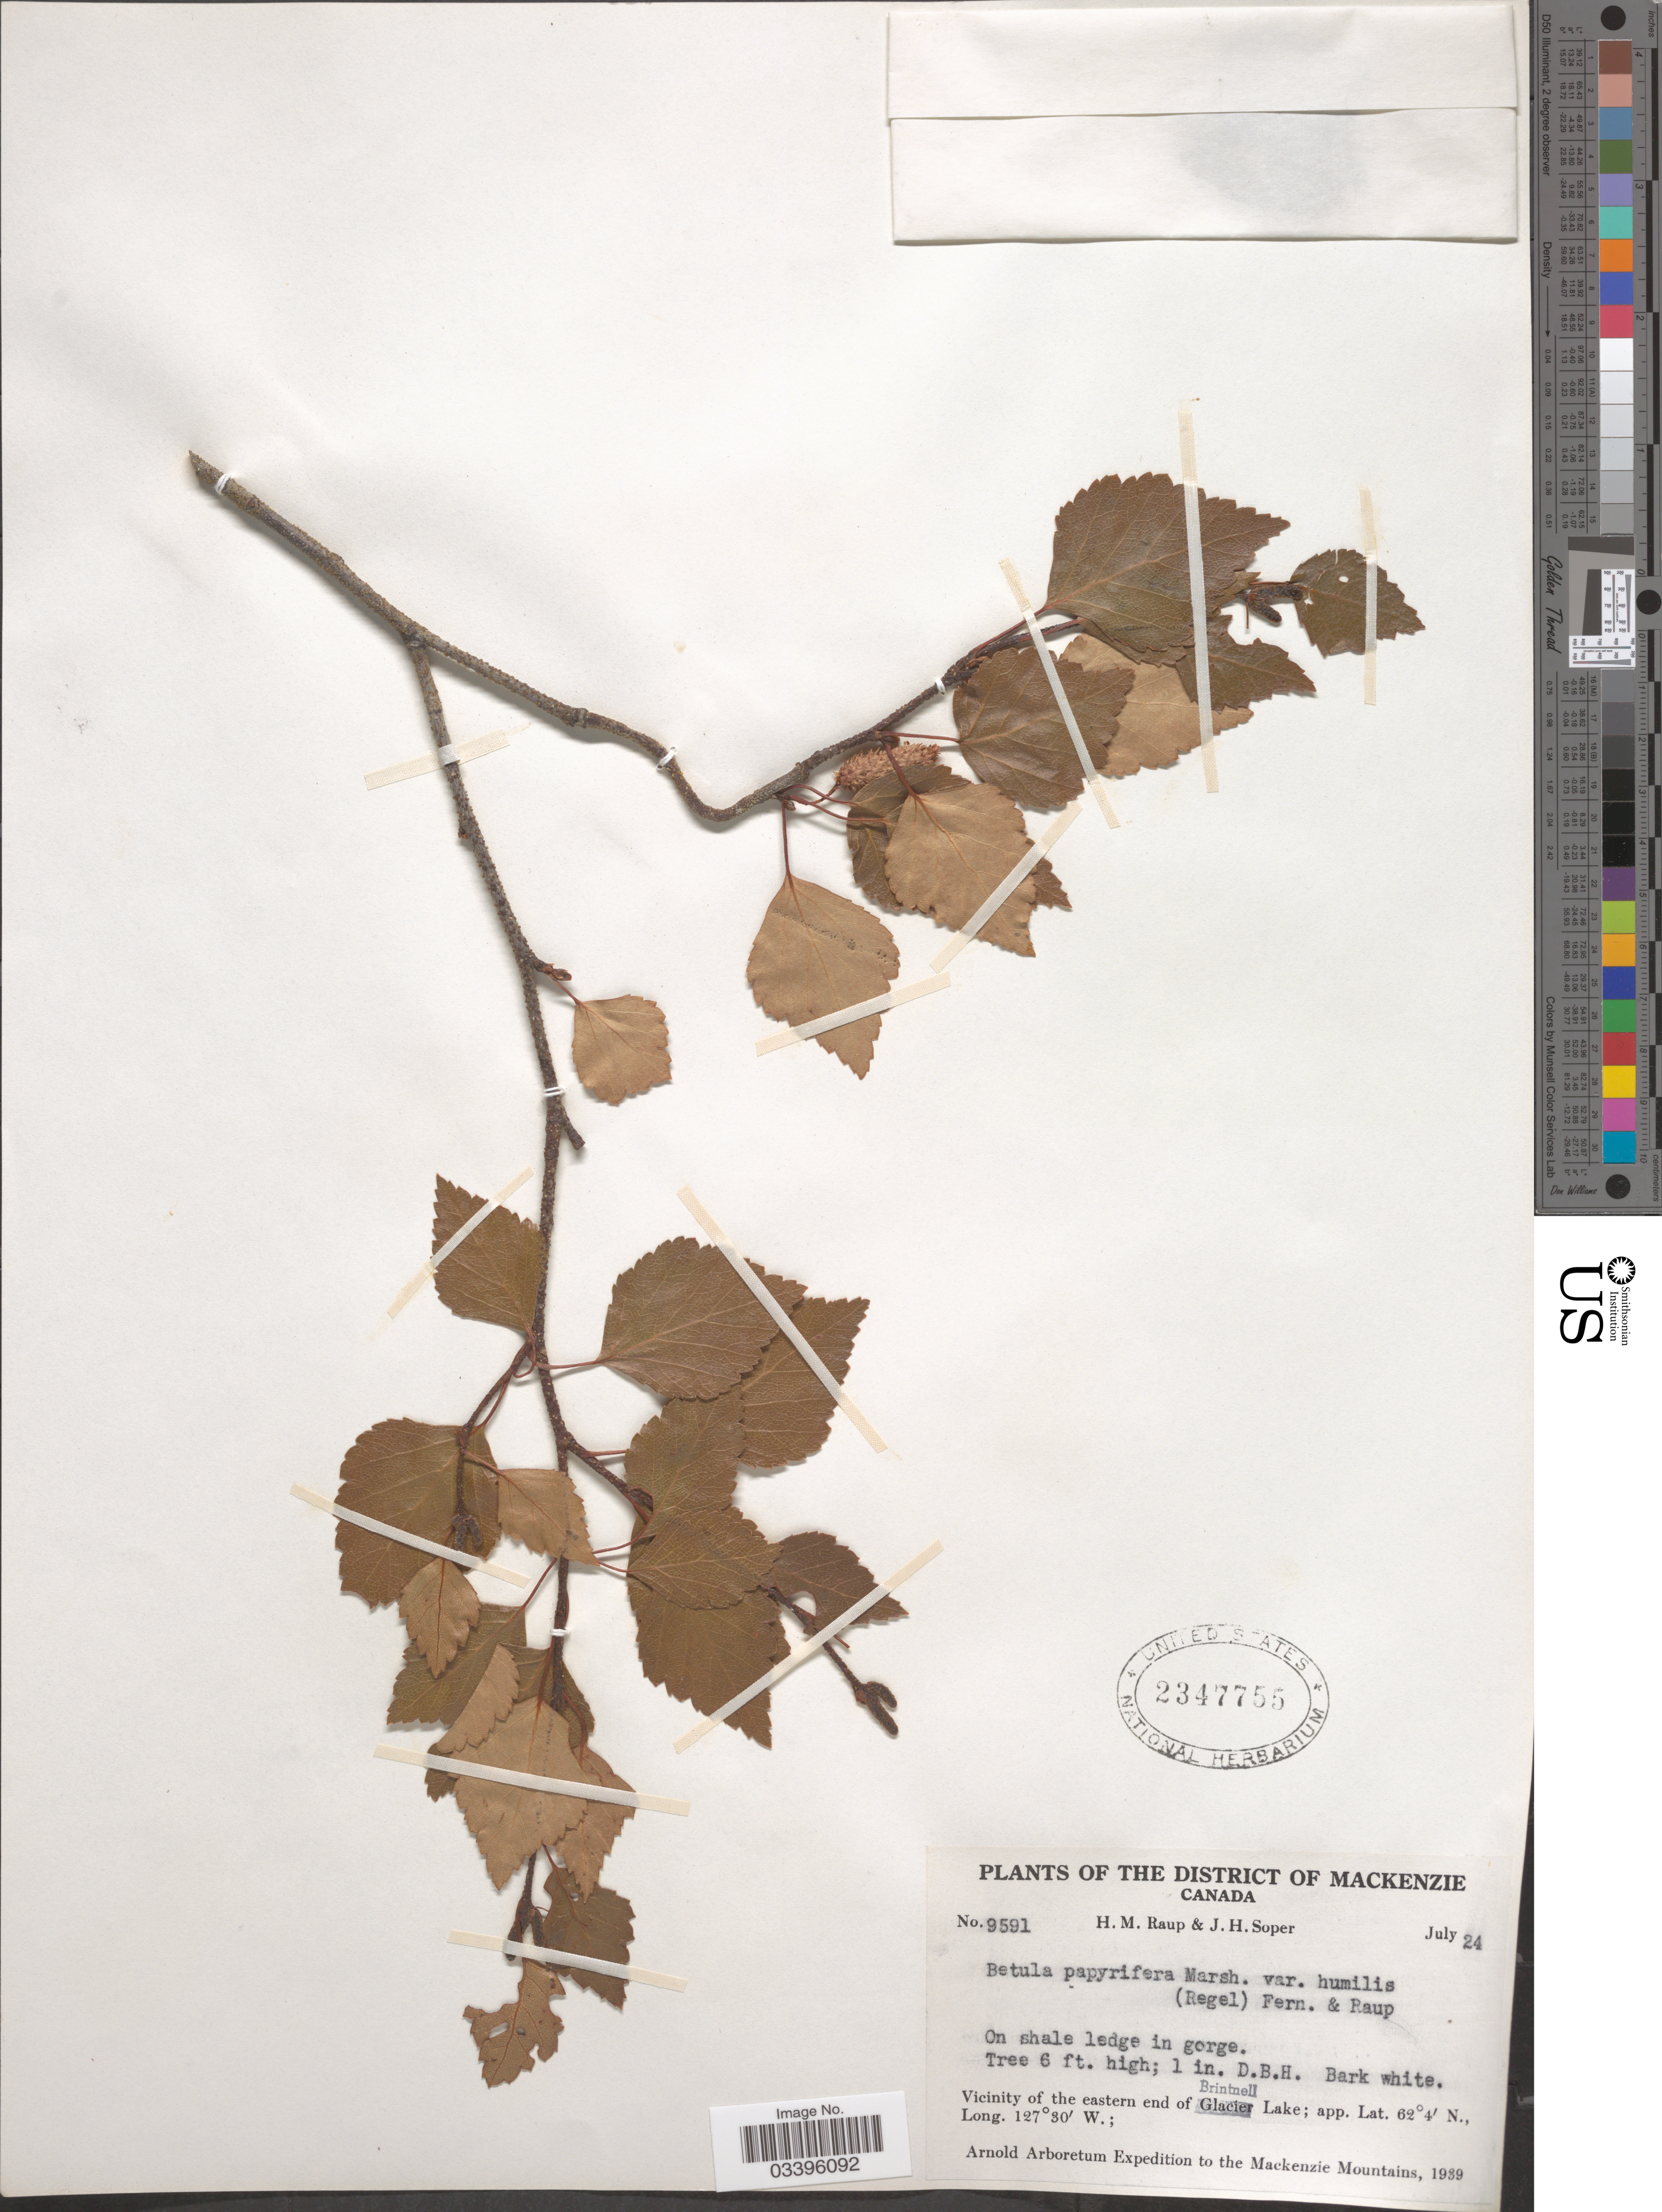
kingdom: Plantae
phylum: Tracheophyta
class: Magnoliopsida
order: Fagales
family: Betulaceae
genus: Betula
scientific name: Betula neoalaskana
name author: Sarg.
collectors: H. Raup & J. H. Soper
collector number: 9591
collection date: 1939-07-24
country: Canada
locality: The District of Mackenzie. Vicinity of the eastern end of Brintnell Lake. The Mackenzie Mountains.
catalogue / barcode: US 2347755